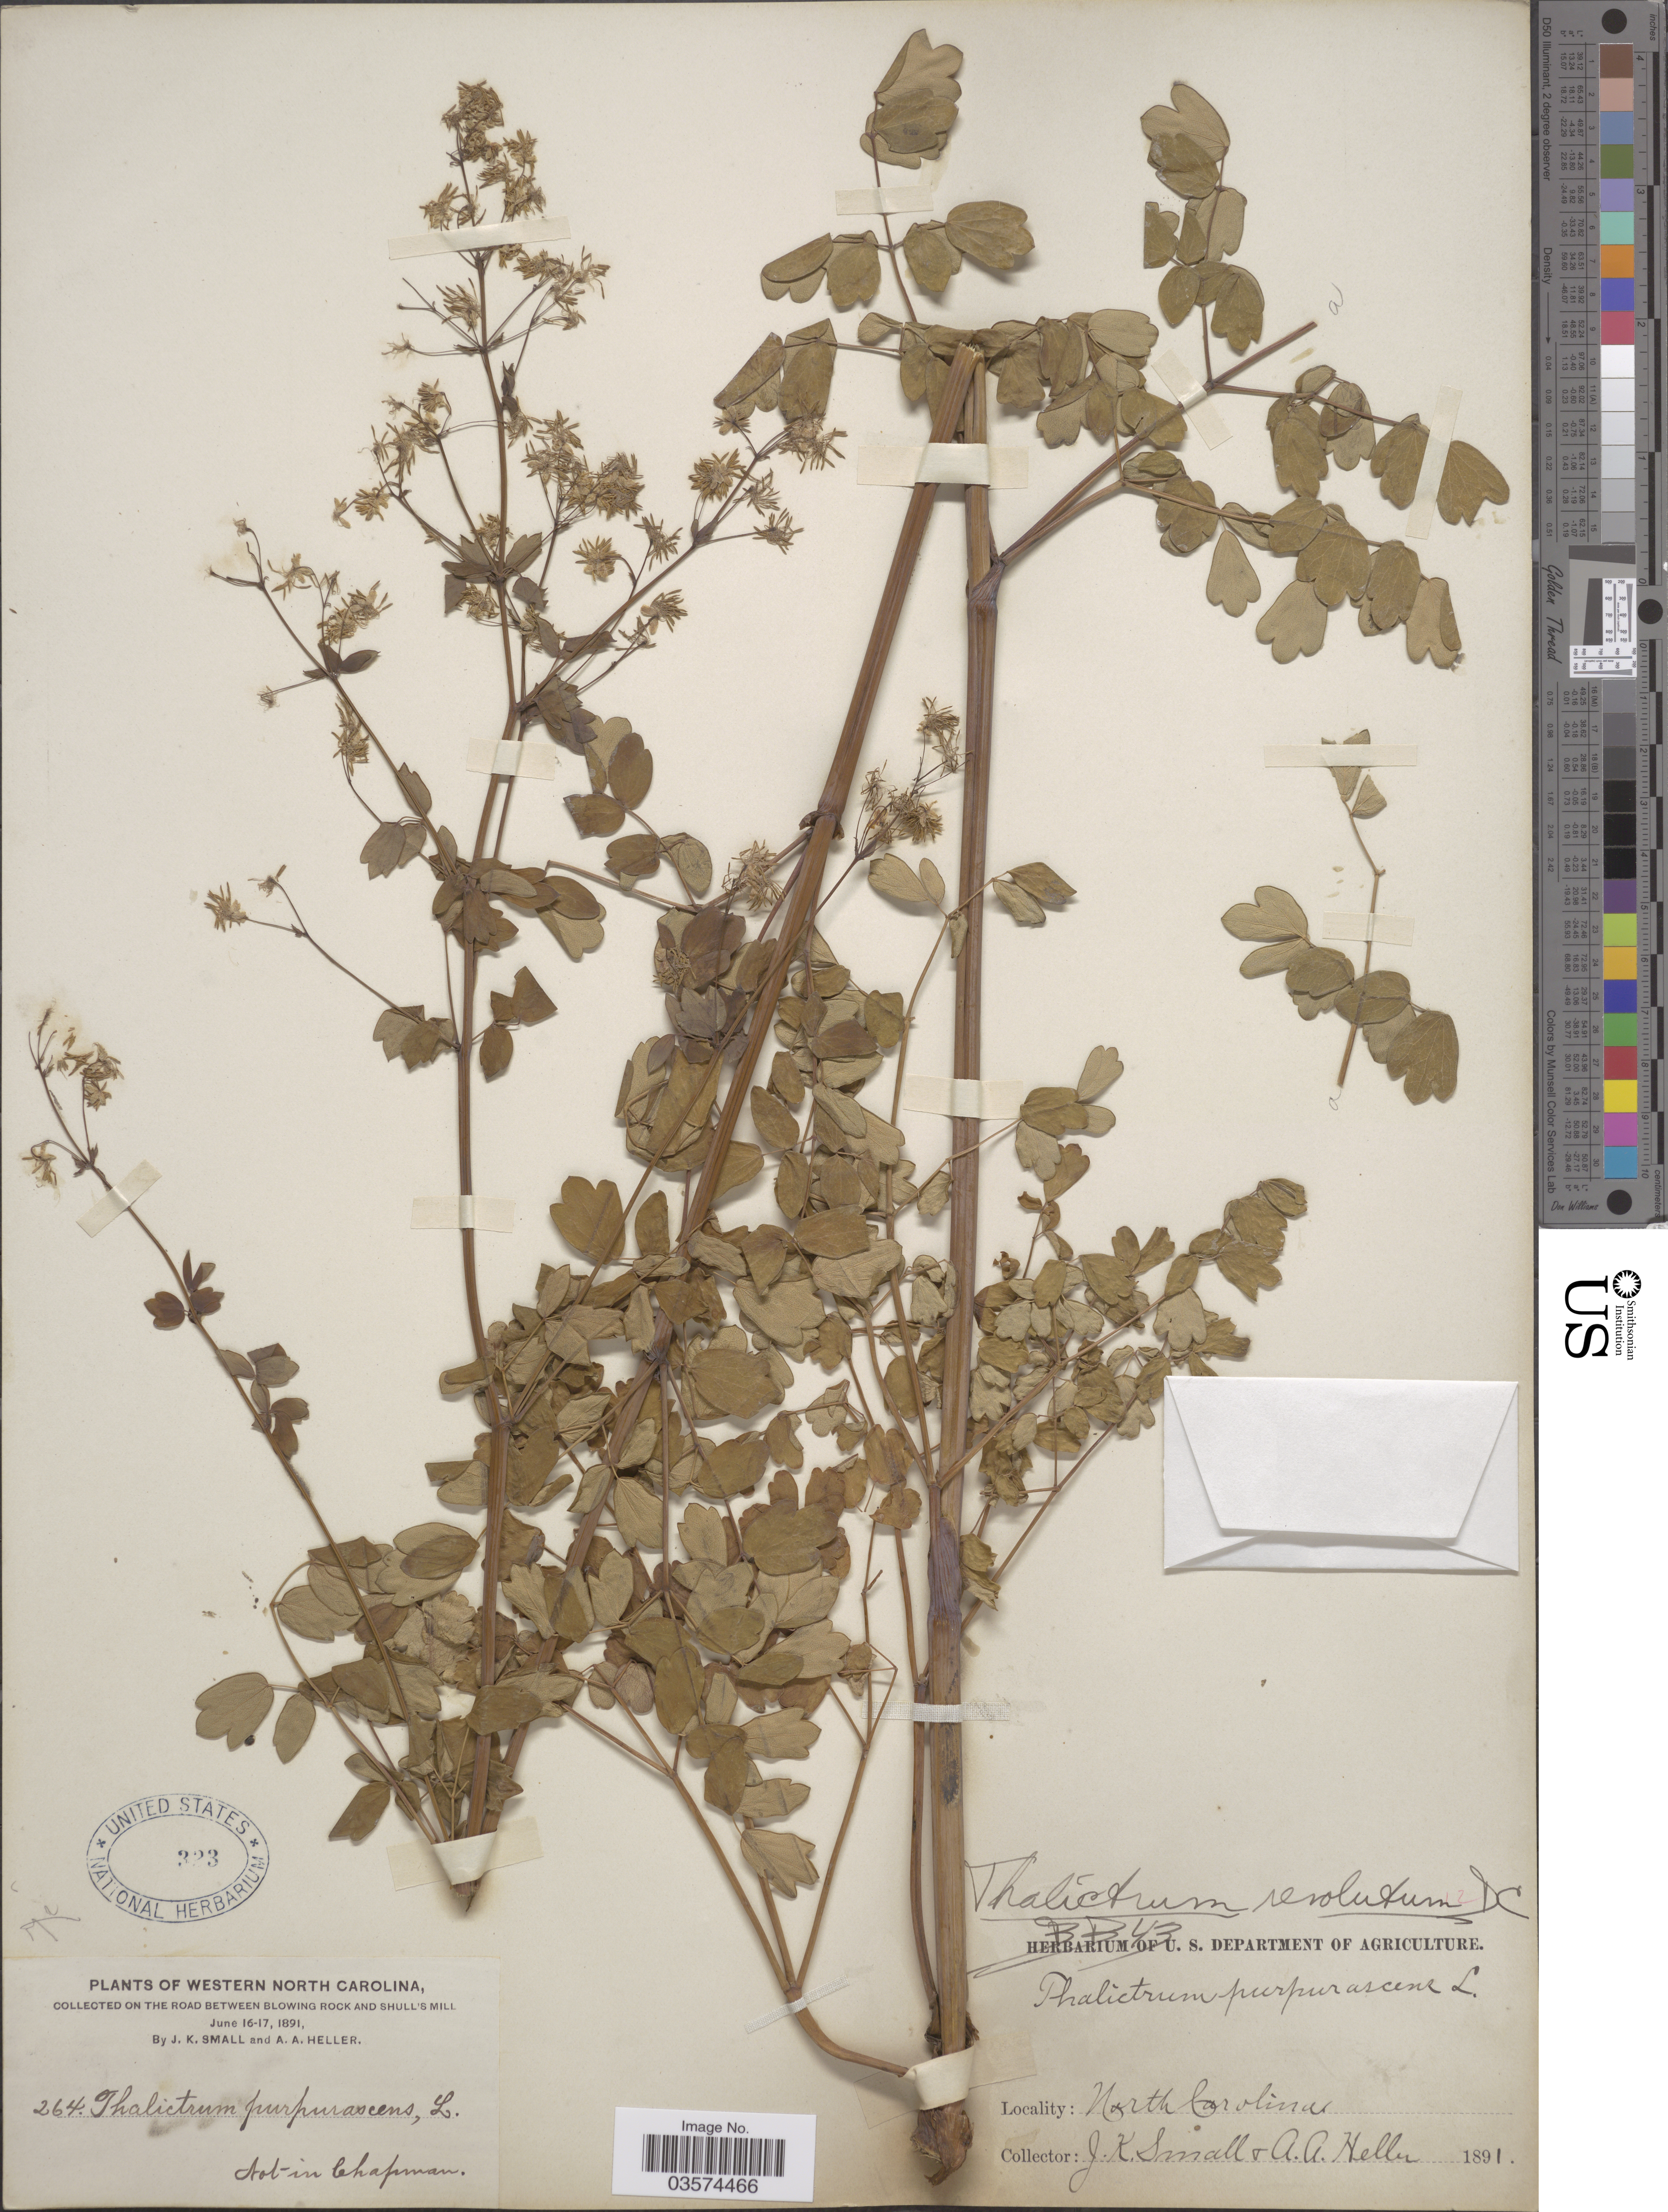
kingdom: Plantae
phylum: Tracheophyta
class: Magnoliopsida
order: Ranunculales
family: Ranunculaceae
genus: Thalictrum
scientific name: Thalictrum amphibolum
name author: Greene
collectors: J. K. Small & A. A. Heller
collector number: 264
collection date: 1891-06-16/1891-06-17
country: United States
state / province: North Carolina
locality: Western North Carolina, on the road between Blowing Rock and Shull's Mill.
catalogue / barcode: US 323